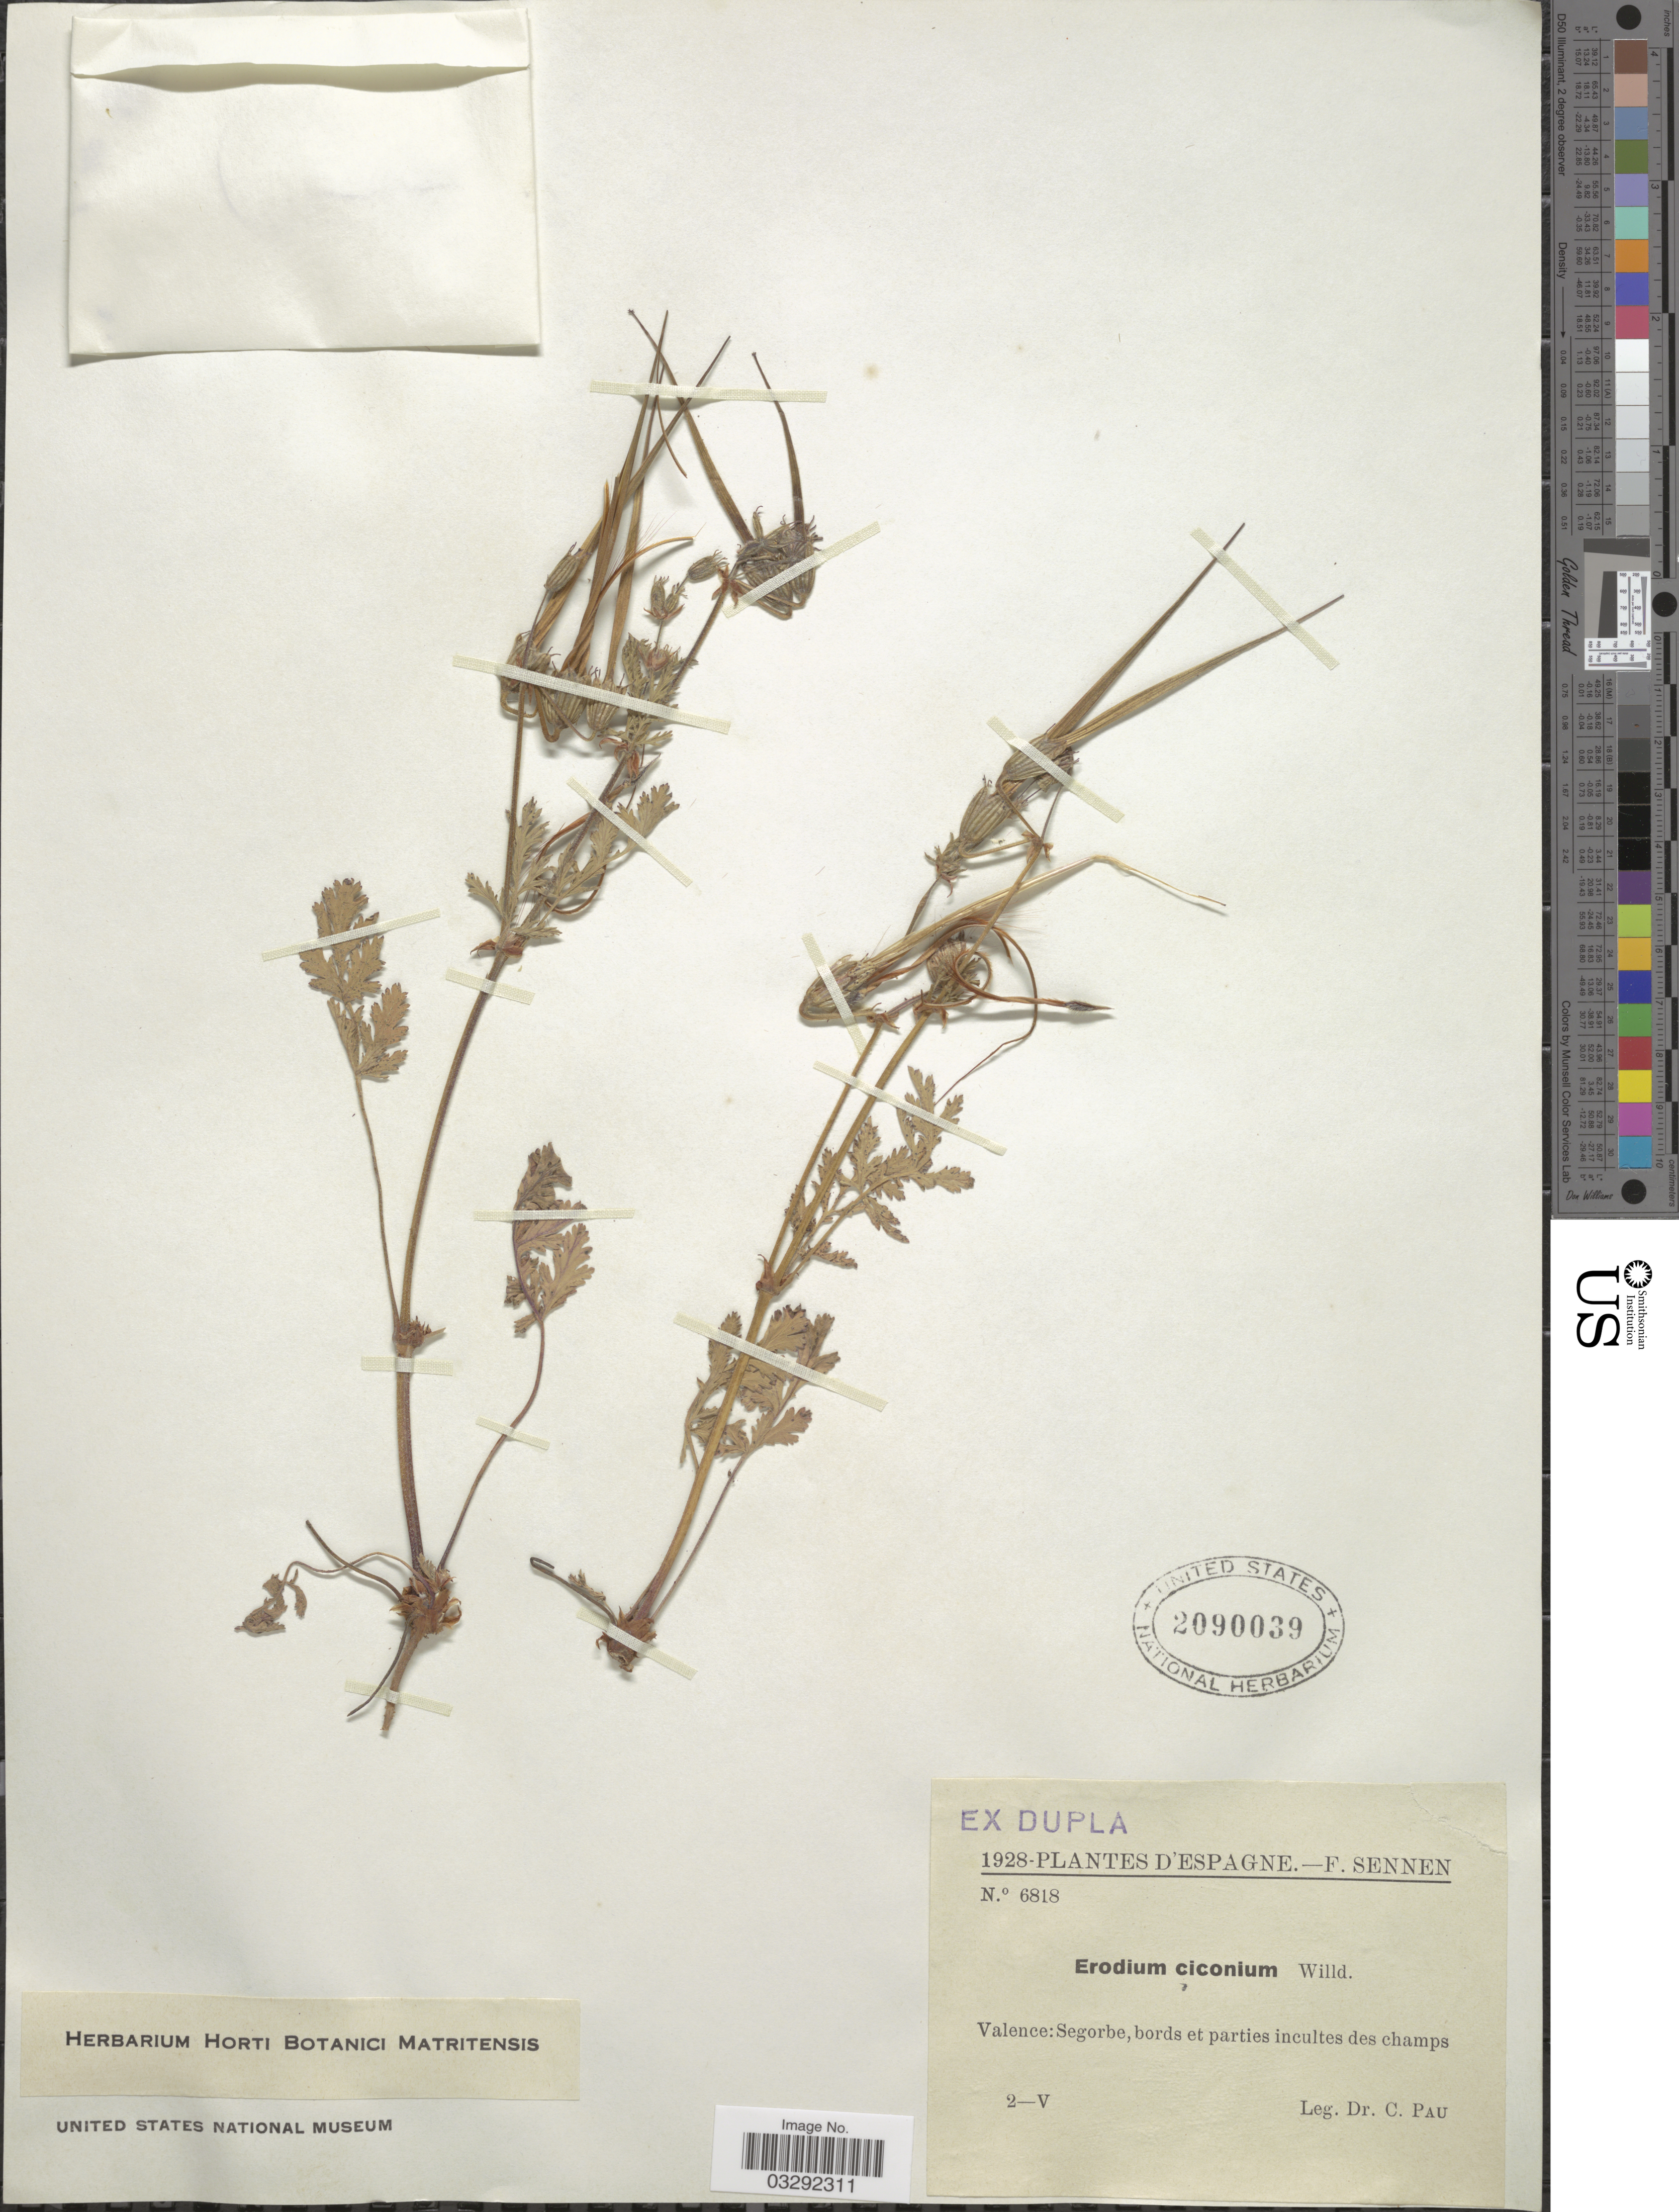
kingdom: Plantae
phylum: Tracheophyta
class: Magnoliopsida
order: Geraniales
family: Geraniaceae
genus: Erodium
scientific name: Erodium ciconium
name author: (L.) L'Hér.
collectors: C. Pau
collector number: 6818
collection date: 1928-05-02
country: Spain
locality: Espagne. Valence: Segorbe, bords et parties incultes des champs.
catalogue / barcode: US 2090039